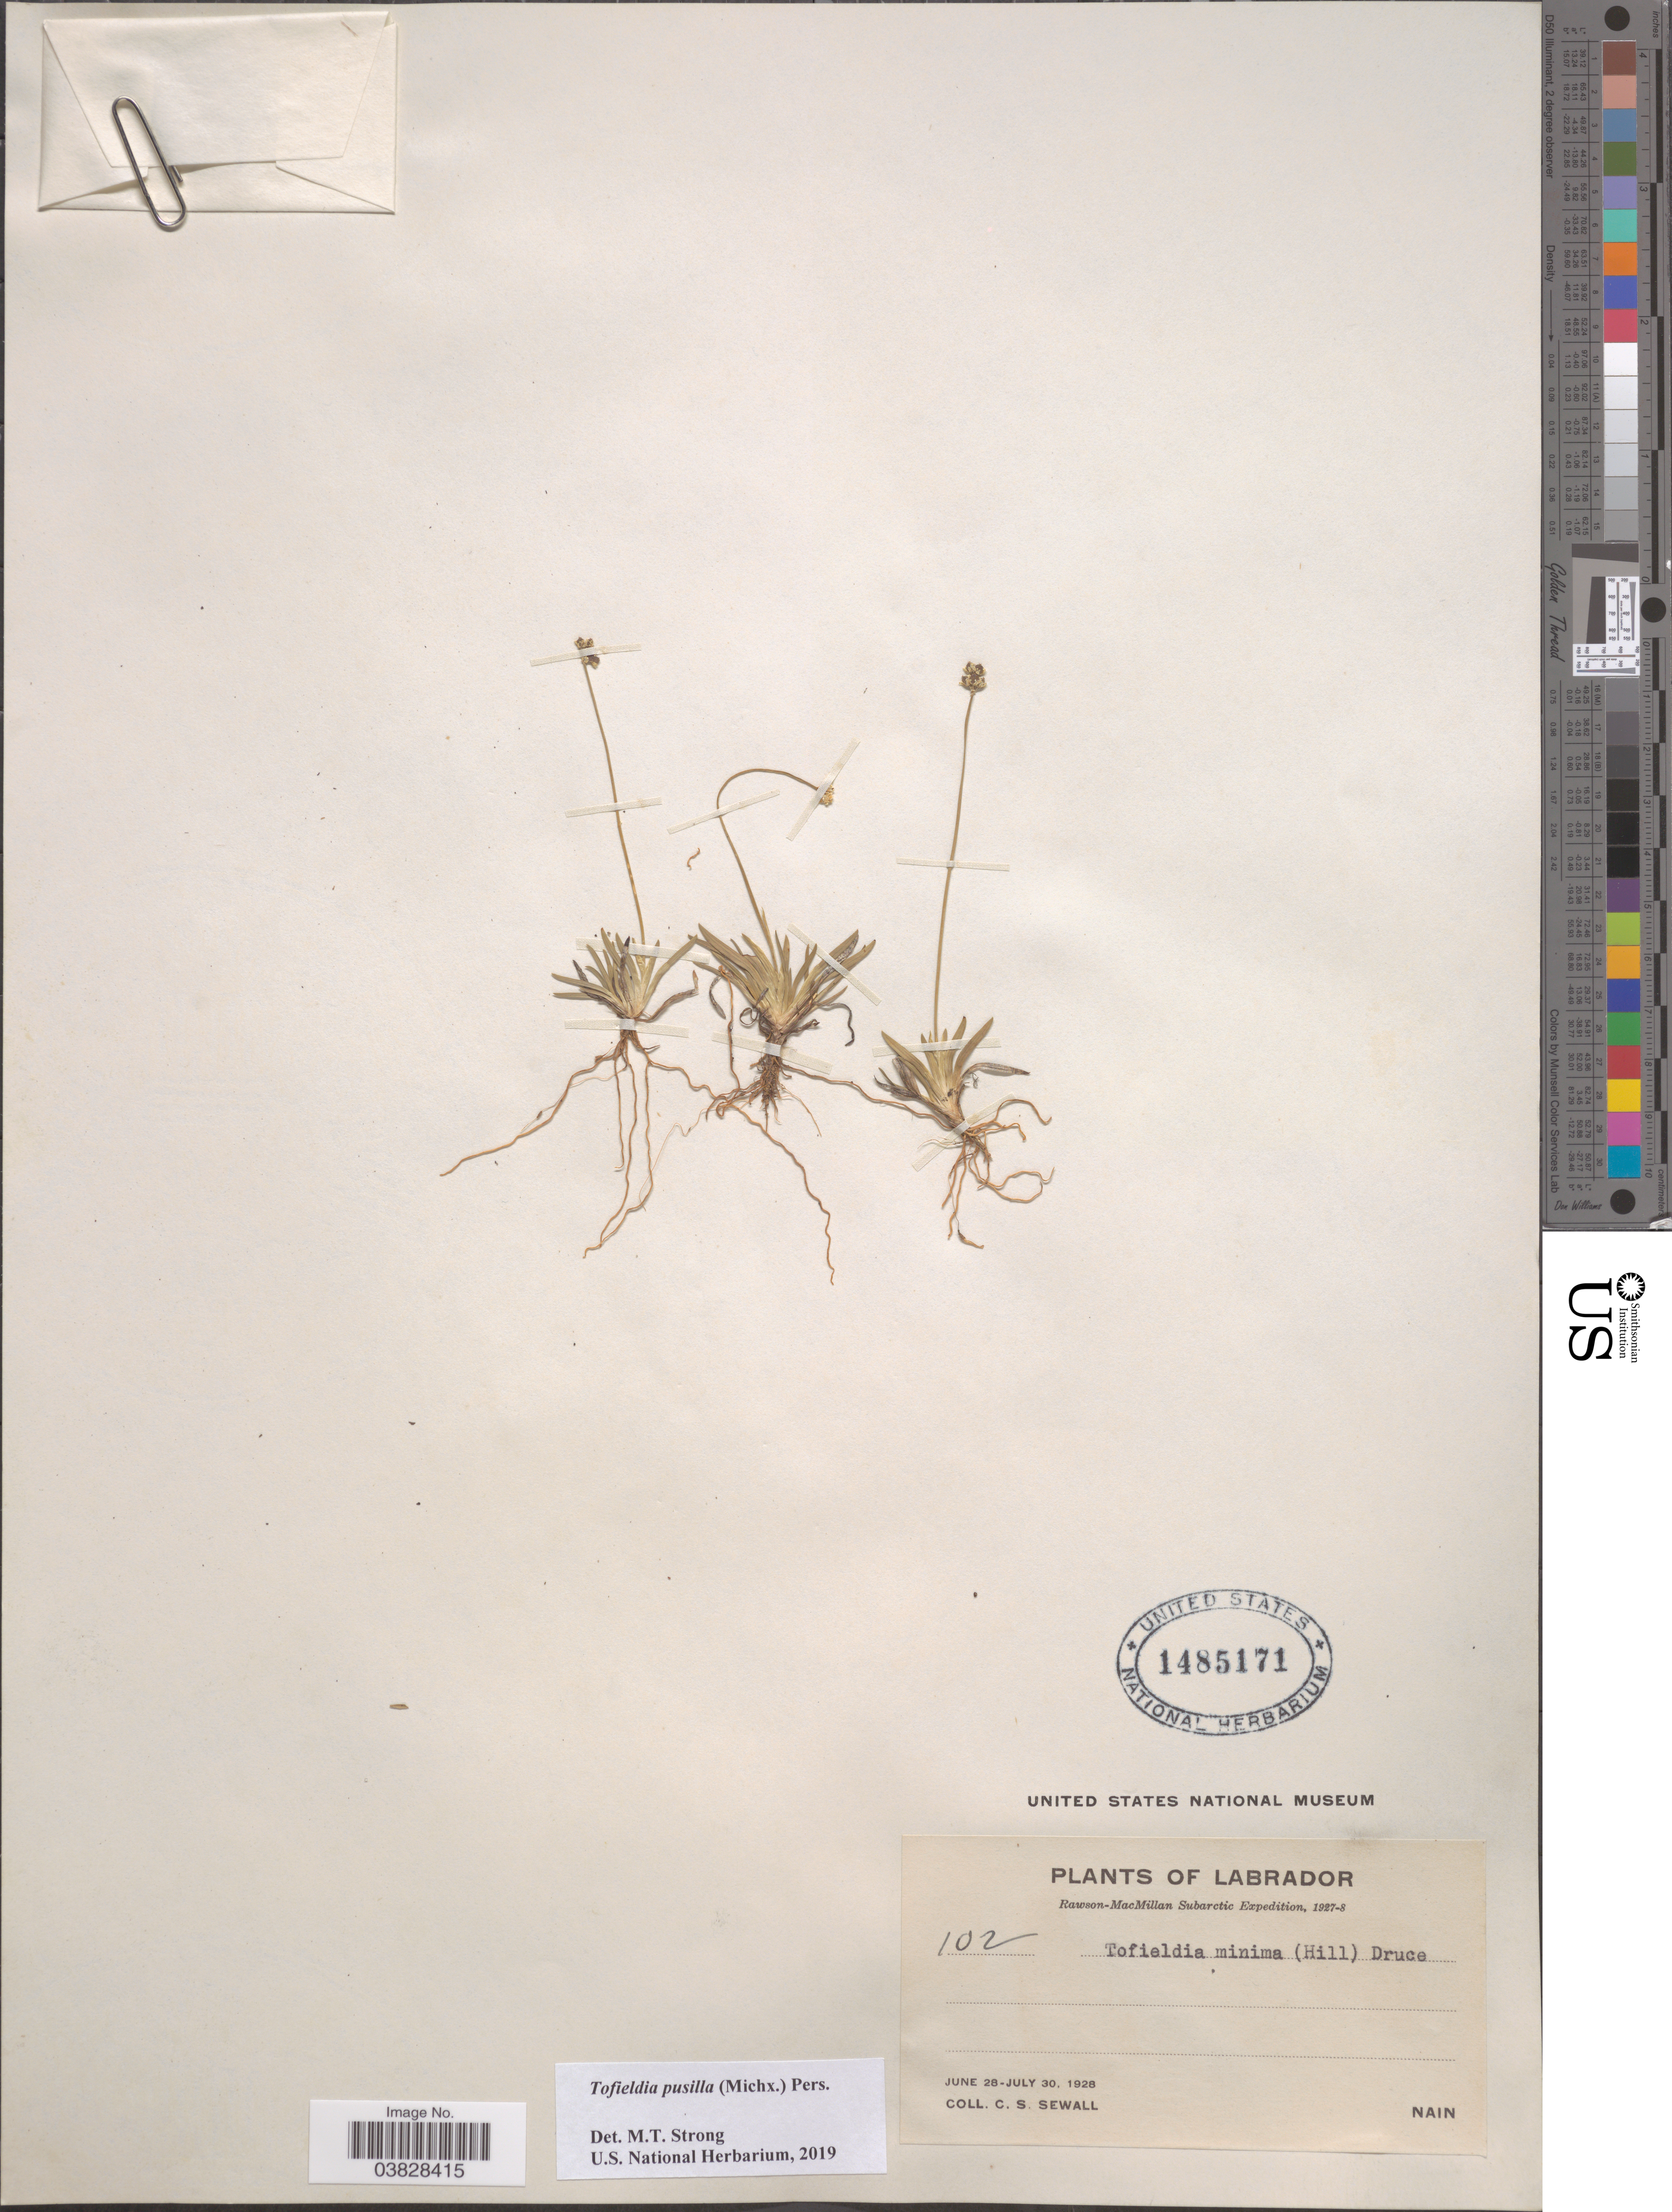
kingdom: Plantae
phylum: Tracheophyta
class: Liliopsida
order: Alismatales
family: Tofieldiaceae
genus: Tofieldia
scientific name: Tofieldia pusilla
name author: (Michx.) Pers.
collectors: C. Sewall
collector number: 102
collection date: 1928-06-28/1928-07-30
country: Canada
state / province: Newfoundland and Labrador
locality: Labrador. Nain.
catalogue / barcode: US 1485171